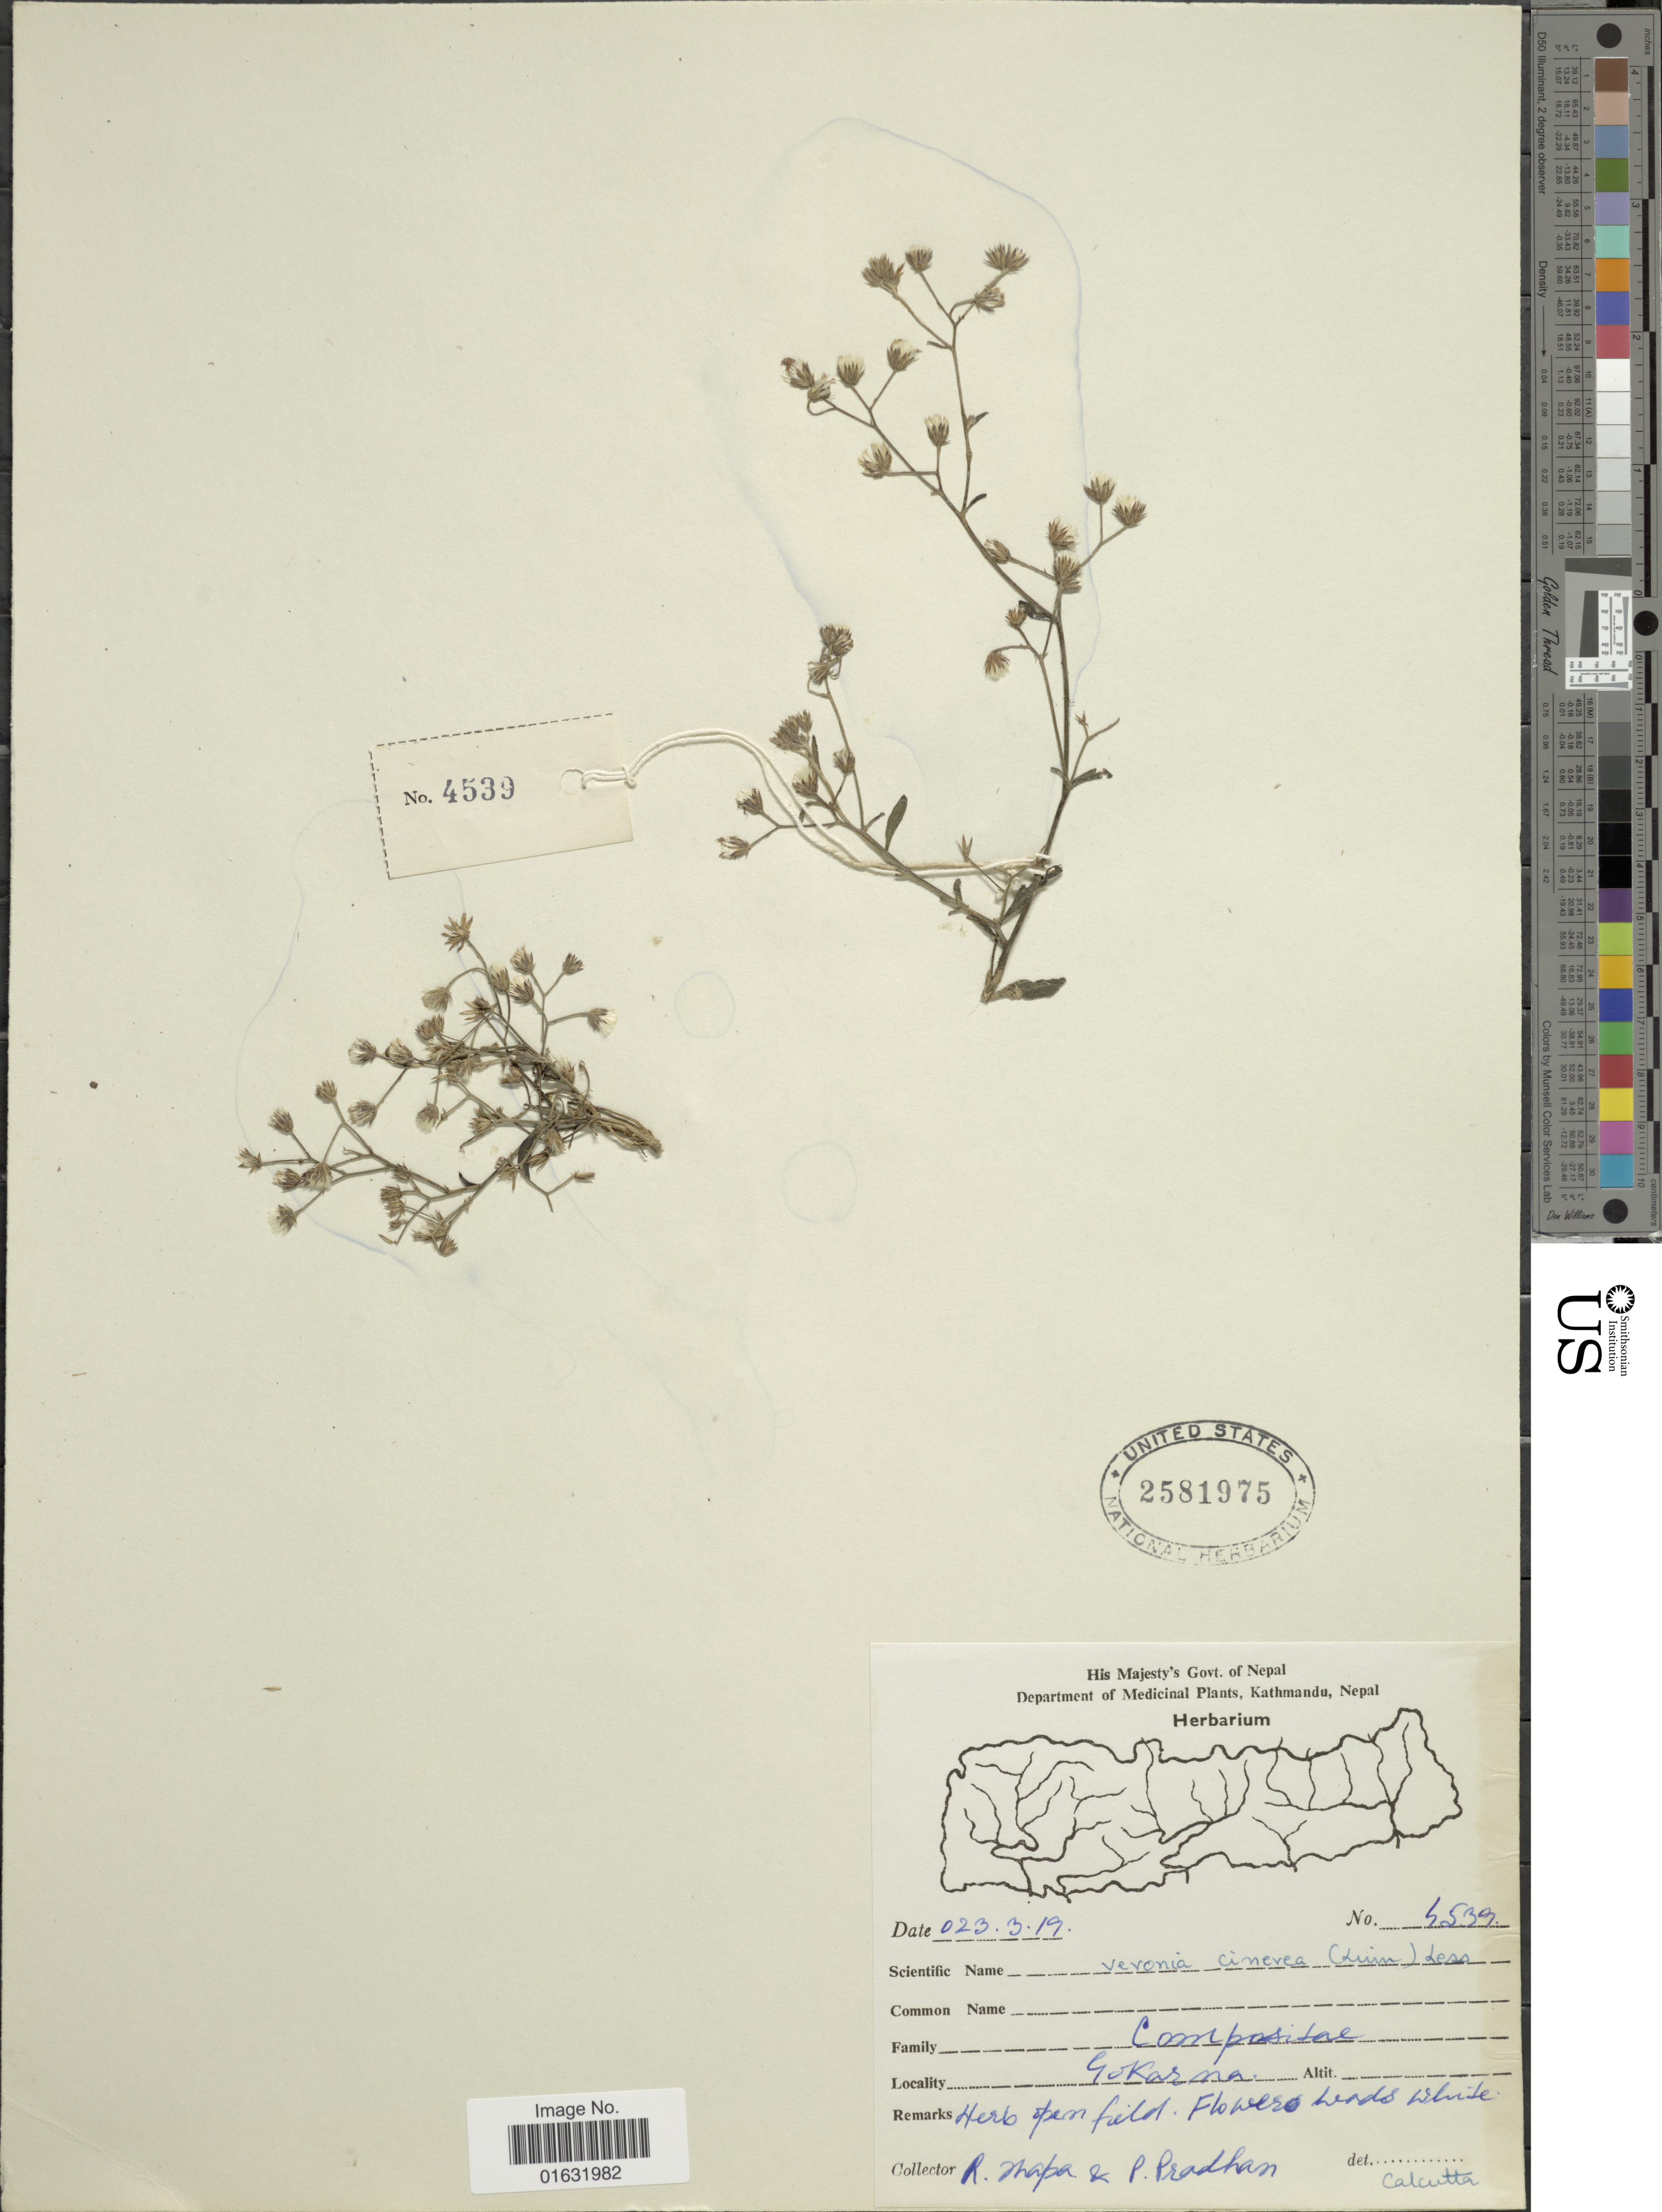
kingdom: Plantae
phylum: Tracheophyta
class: Magnoliopsida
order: Asterales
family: Asteraceae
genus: Cyanthillium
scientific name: Cyanthillium cinereum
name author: (L.) H. Rob.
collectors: R. Thapa & P. Pradhan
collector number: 4539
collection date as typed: Transcribed d/m/y: 23/3/19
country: Nepal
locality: Gokarna.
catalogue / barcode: US 2581975